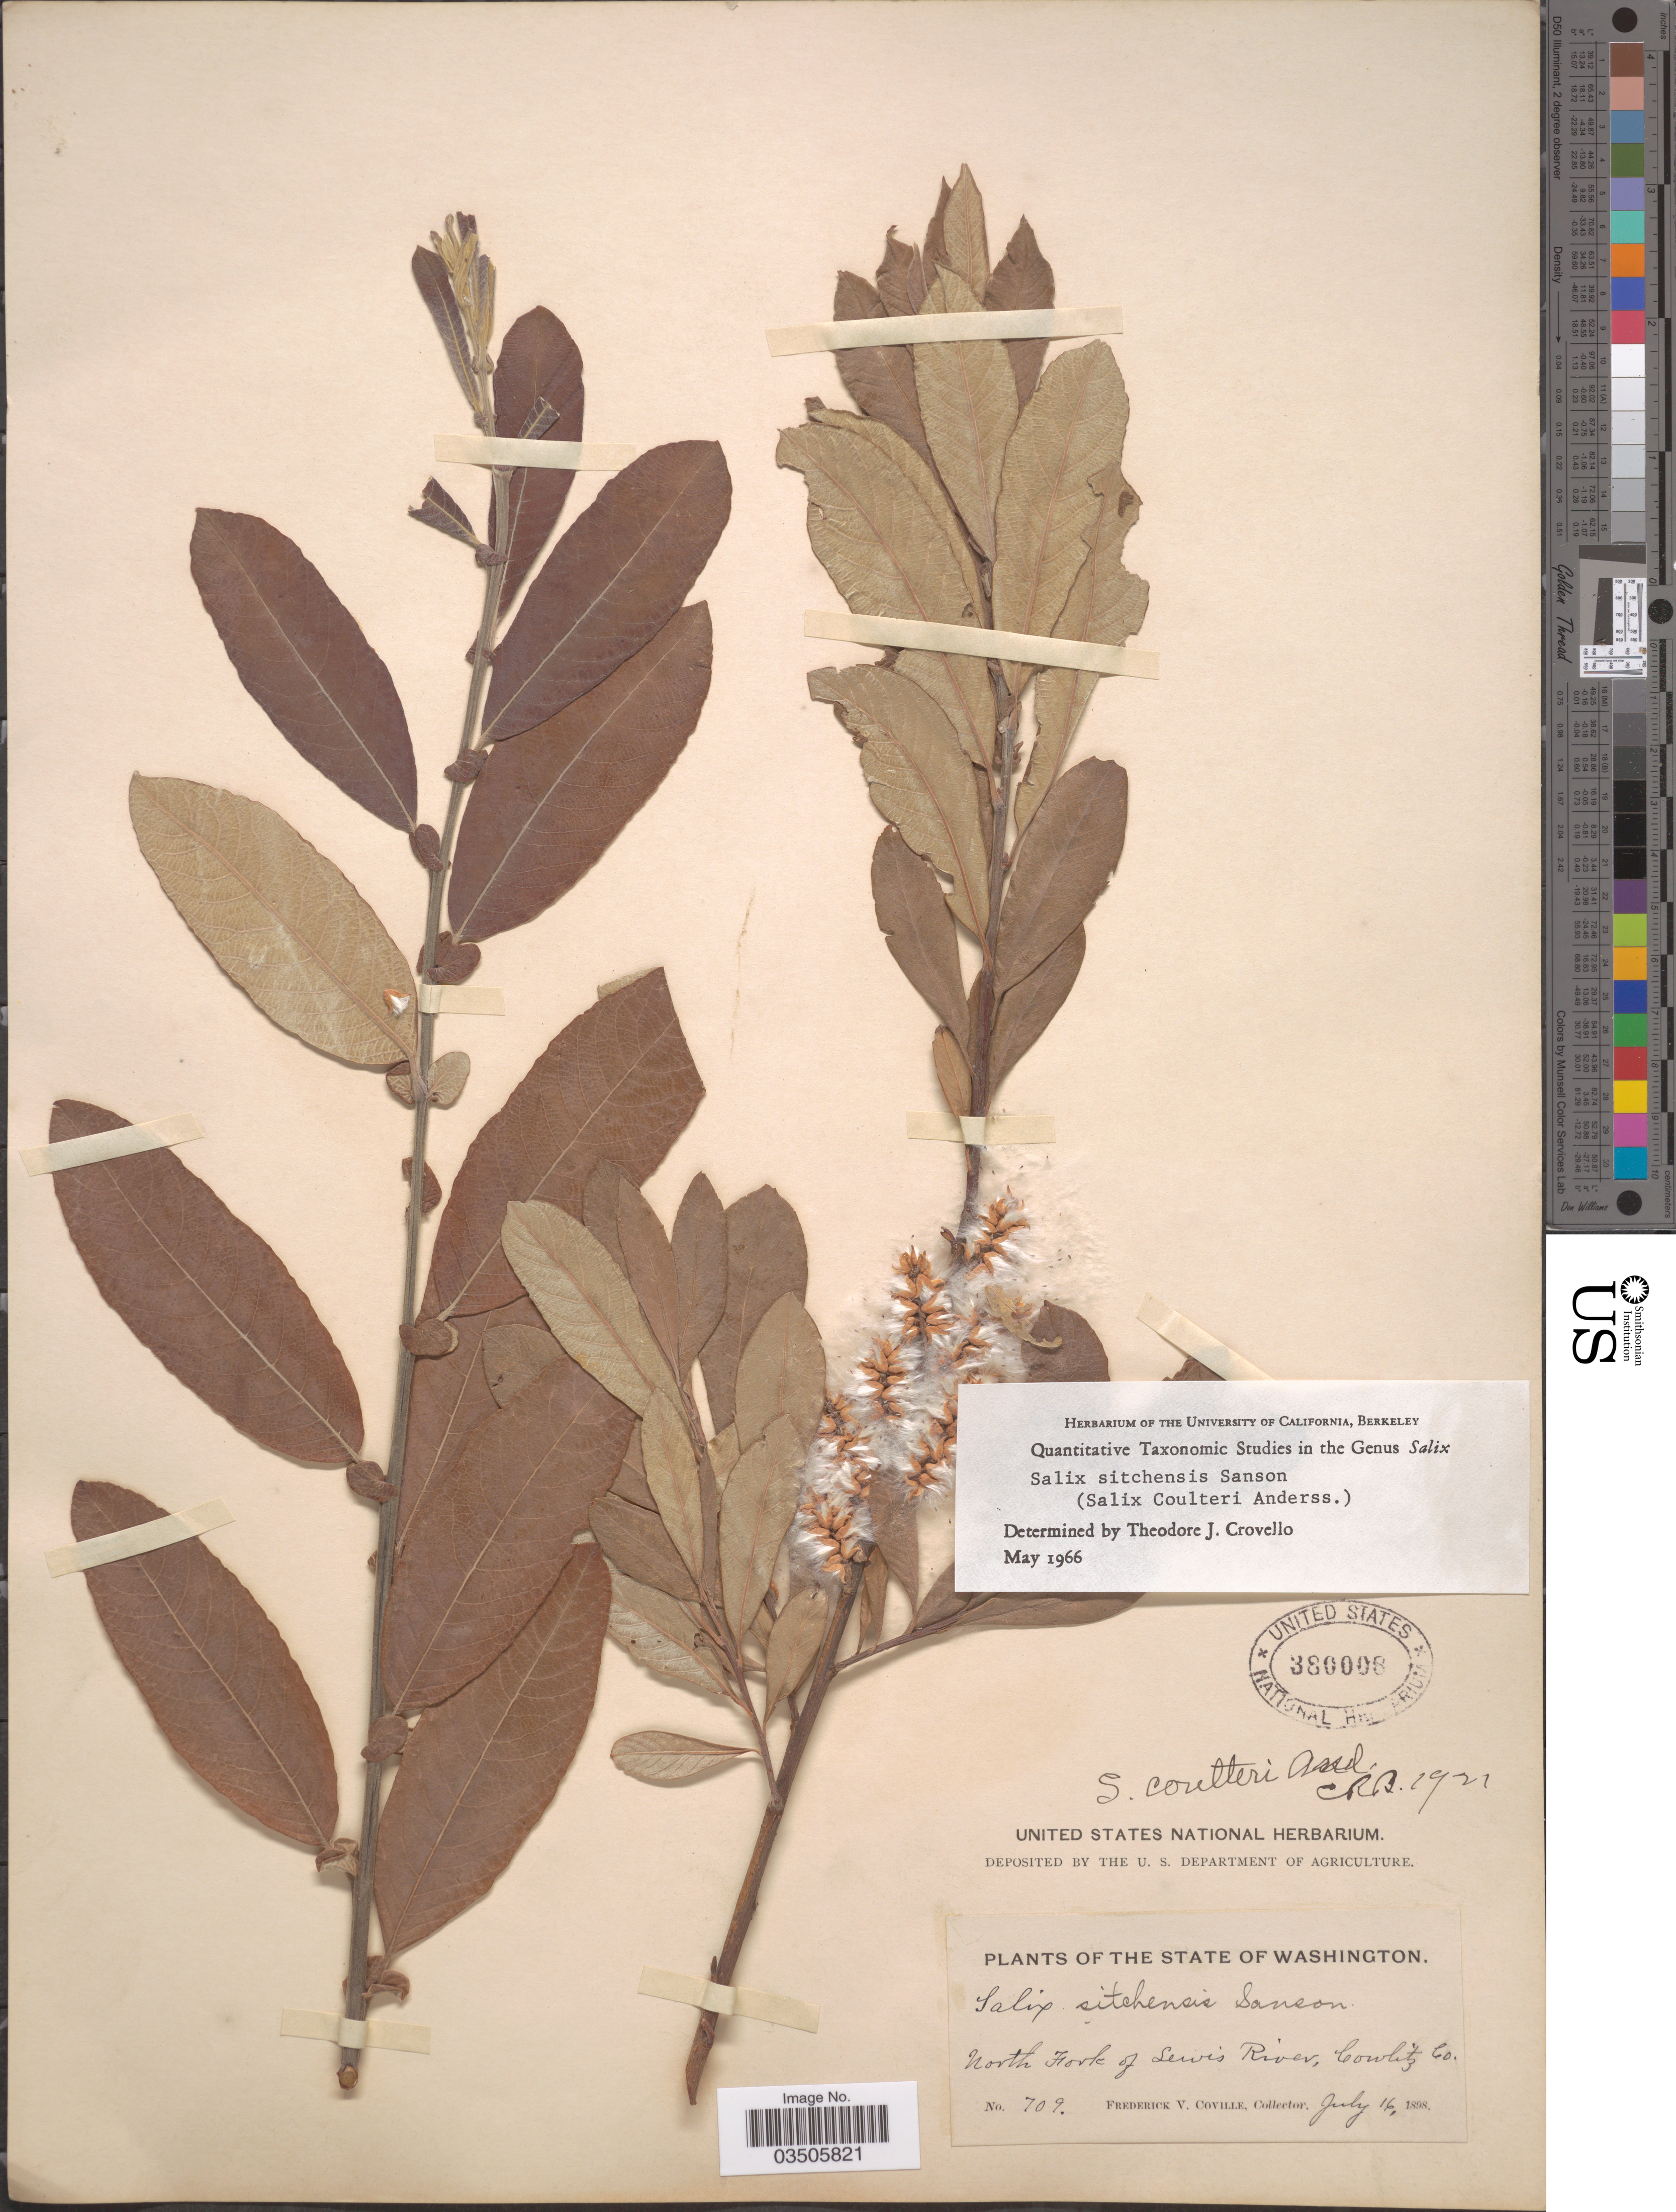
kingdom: Plantae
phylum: Tracheophyta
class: Magnoliopsida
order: Malpighiales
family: Salicaceae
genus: Salix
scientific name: Salix sitchensis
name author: Sanson ex Bong.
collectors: F. V. Coville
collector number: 709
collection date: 1898-07-16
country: United States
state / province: Washington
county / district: Cowlitz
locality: North Fork of Lewis River, Cowlitz Co.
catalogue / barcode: US 380008